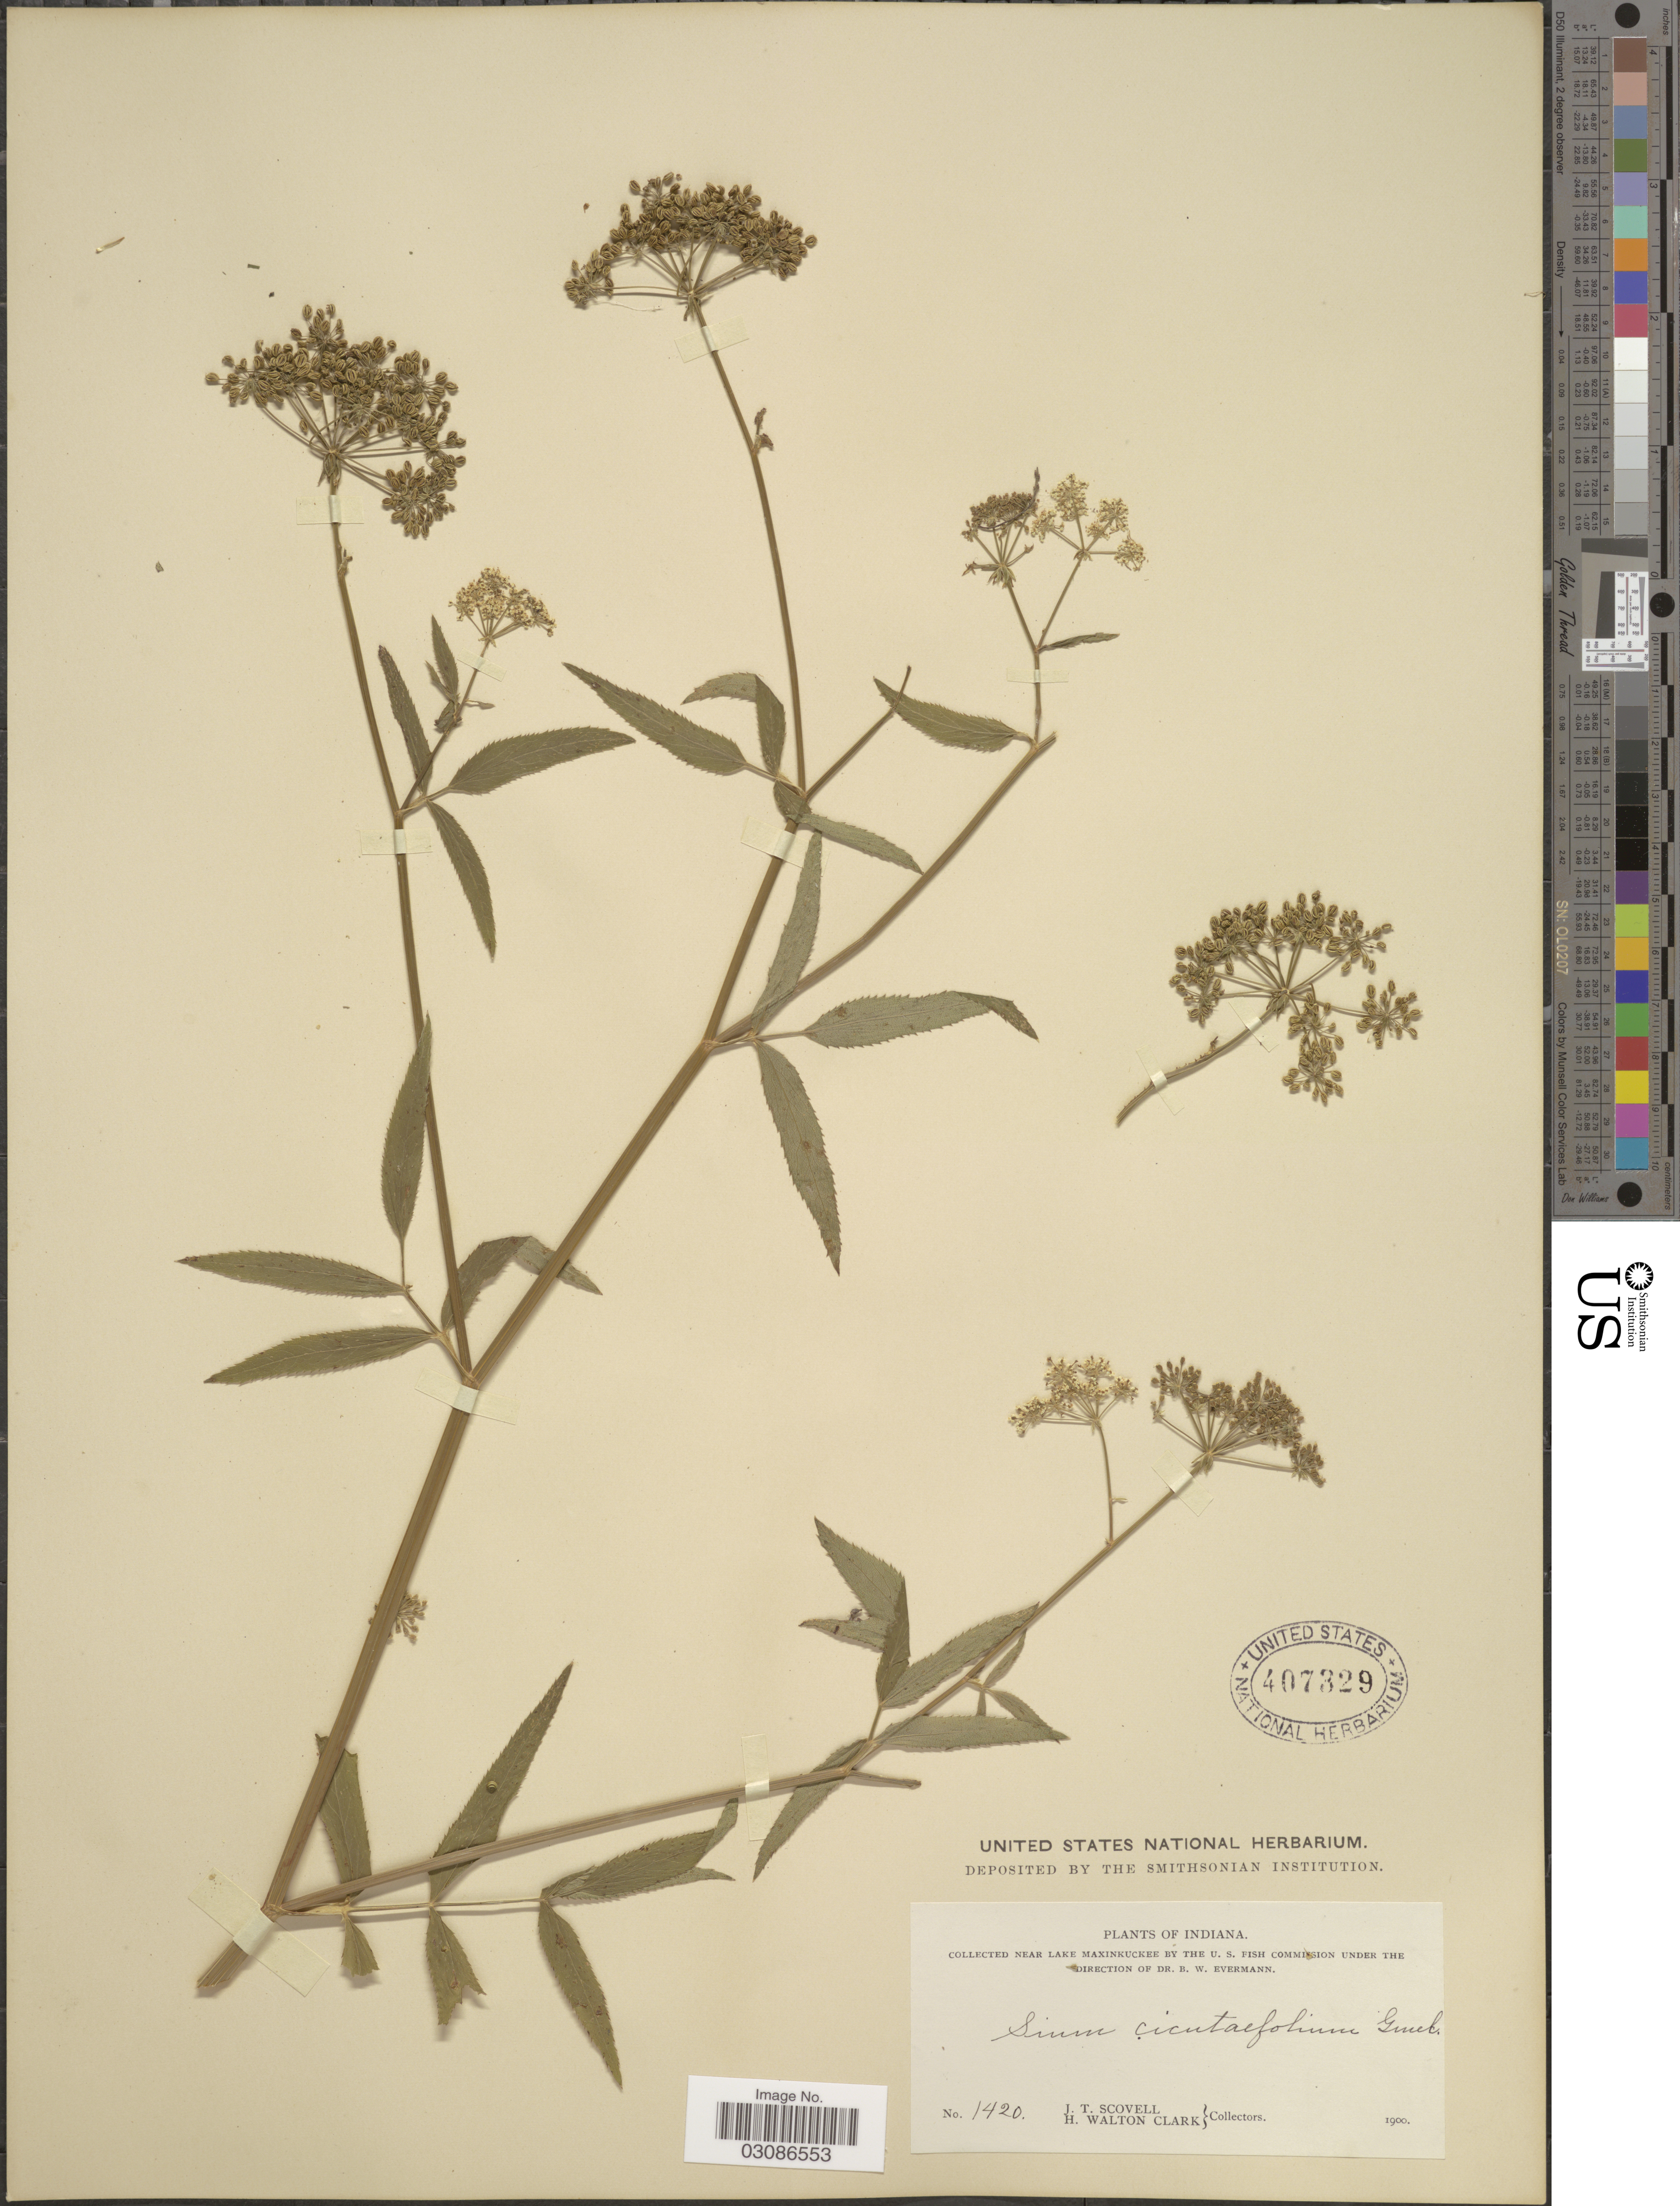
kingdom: Plantae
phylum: Tracheophyta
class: Magnoliopsida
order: Apiales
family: Apiaceae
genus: Sium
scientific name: Sium suave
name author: Walter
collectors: J. T. Scovell & H. W. Clark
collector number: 1420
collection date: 1900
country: United States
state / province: Indiana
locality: Indiana. Near Lake Maxinkuckee.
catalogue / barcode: US 407329